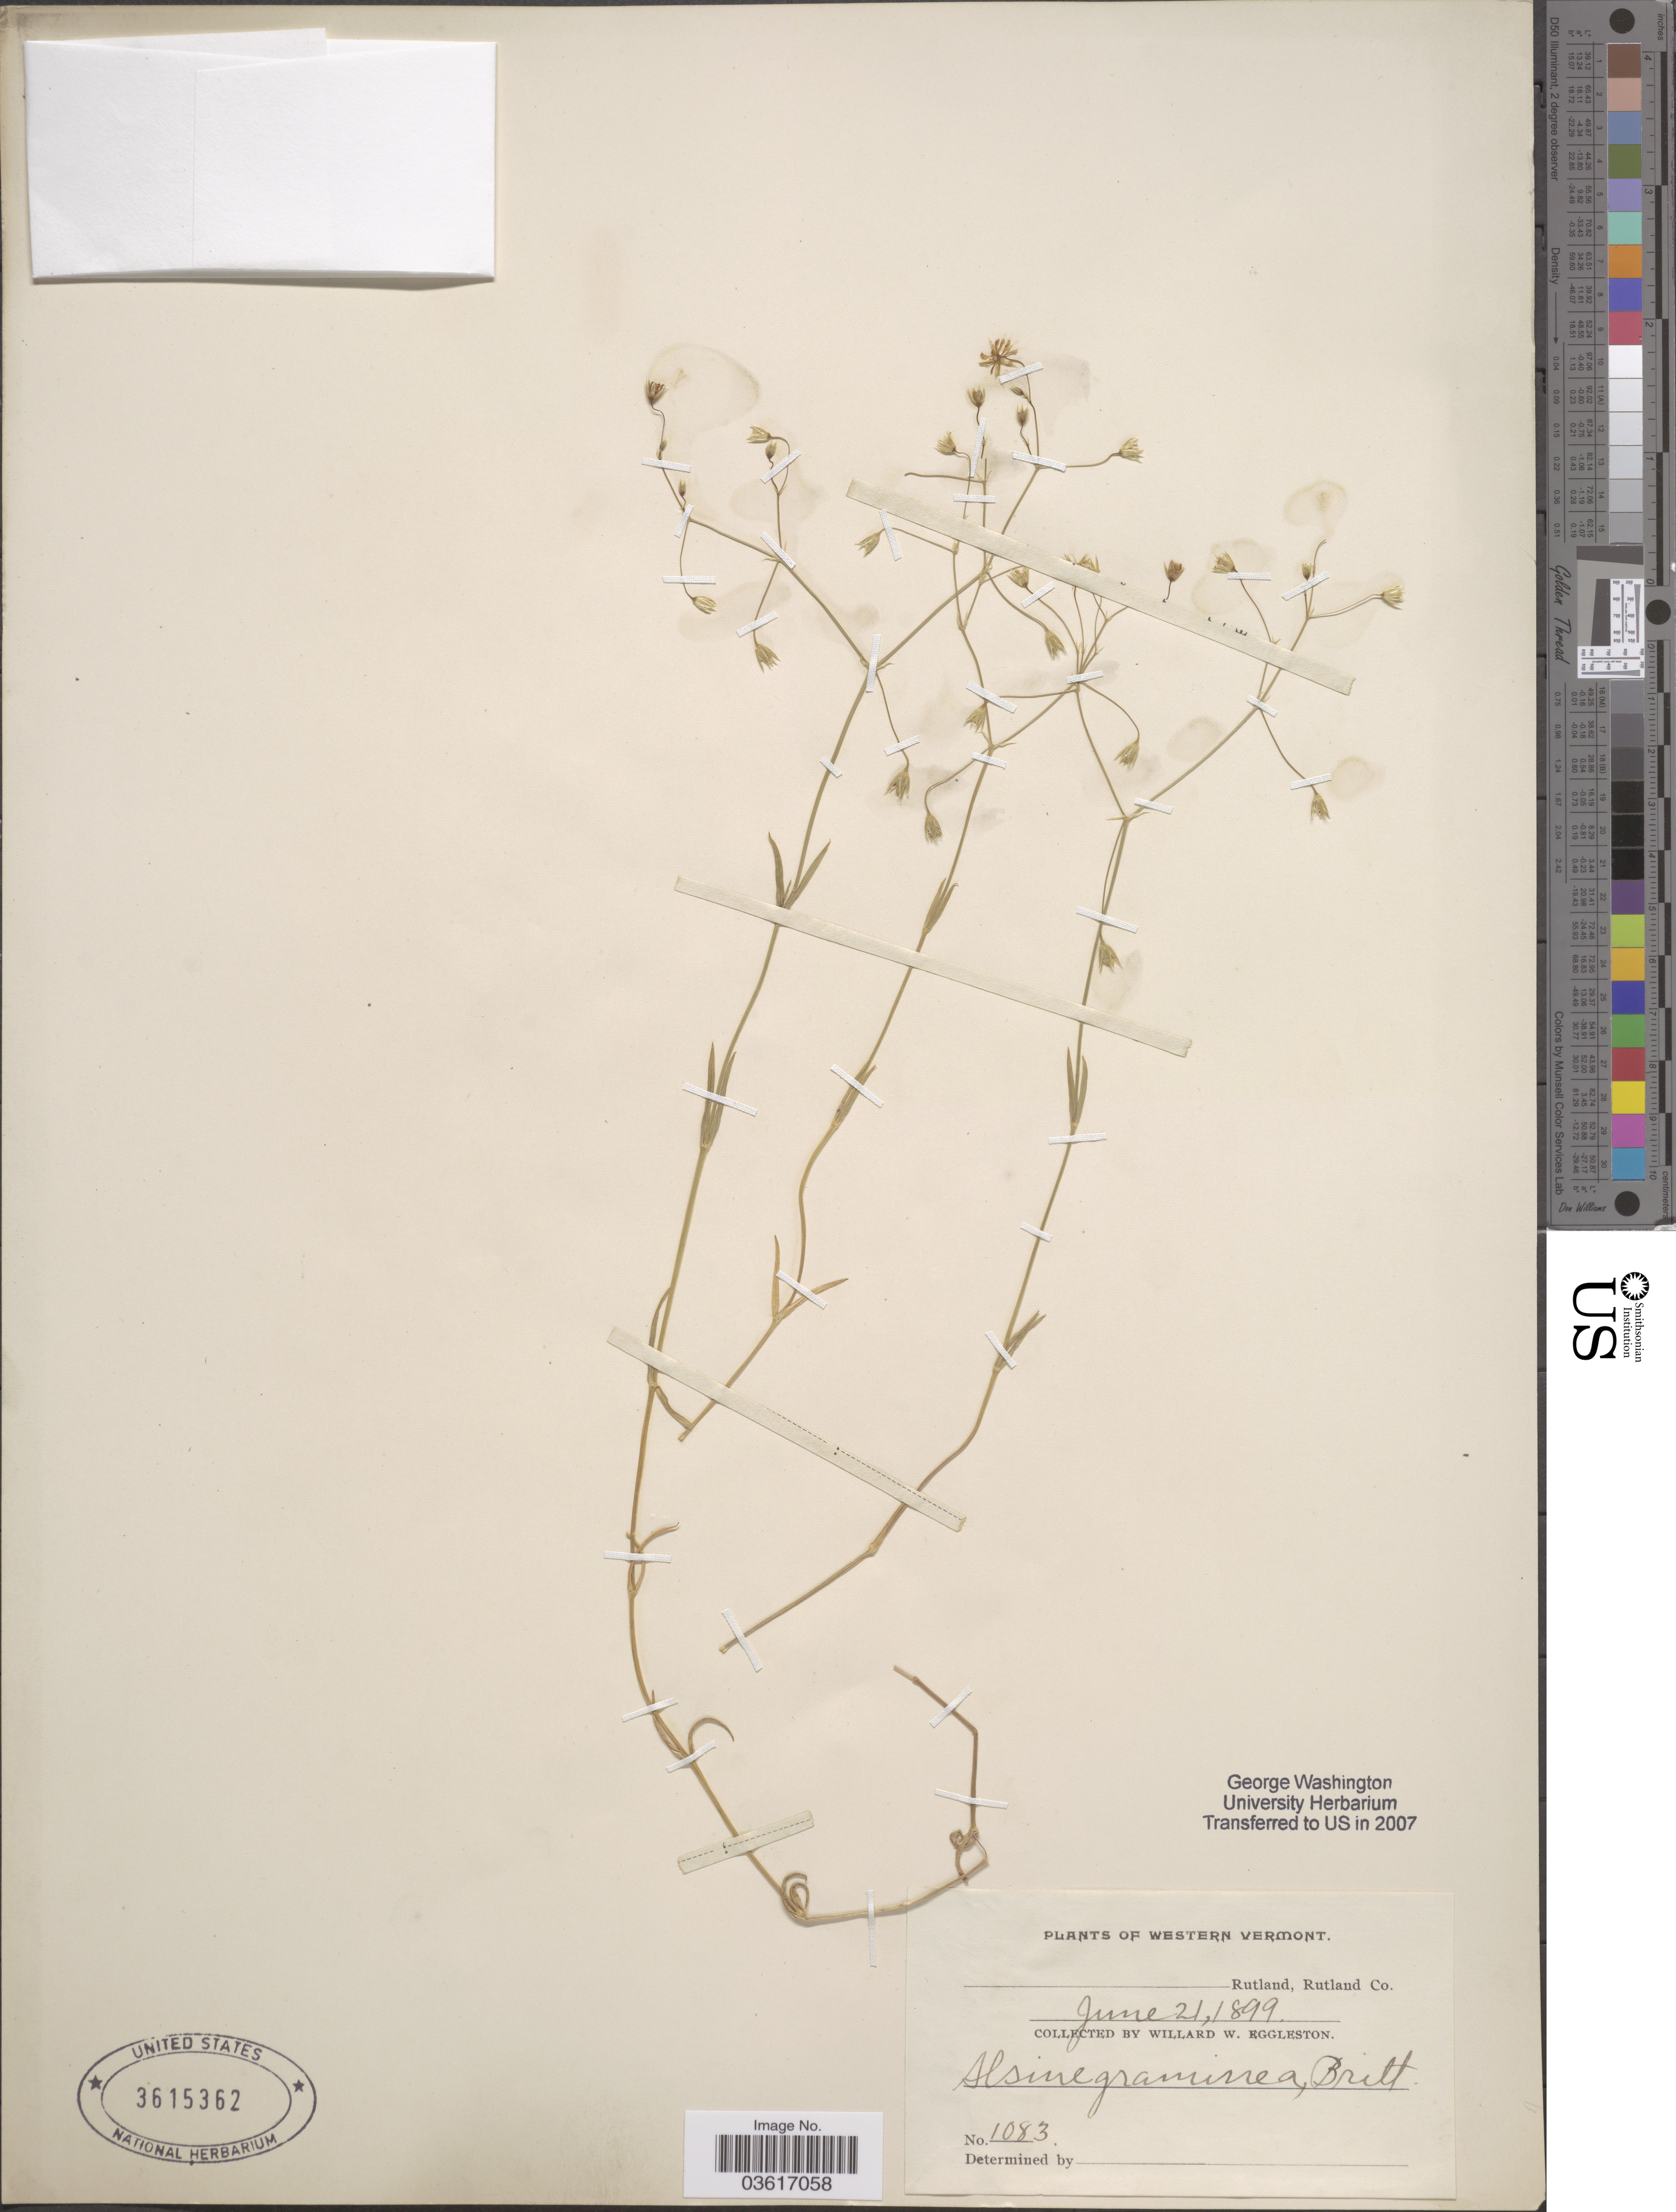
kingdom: Plantae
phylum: Tracheophyta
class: Magnoliopsida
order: Caryophyllales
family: Caryophyllaceae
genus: Minuartia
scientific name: Minuartia sp.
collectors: W. W. Eggleston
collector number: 1083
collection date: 1899-06-21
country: United States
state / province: Vermont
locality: Western Vermont. Rutland, Rutland Co.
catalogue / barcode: US 3615362